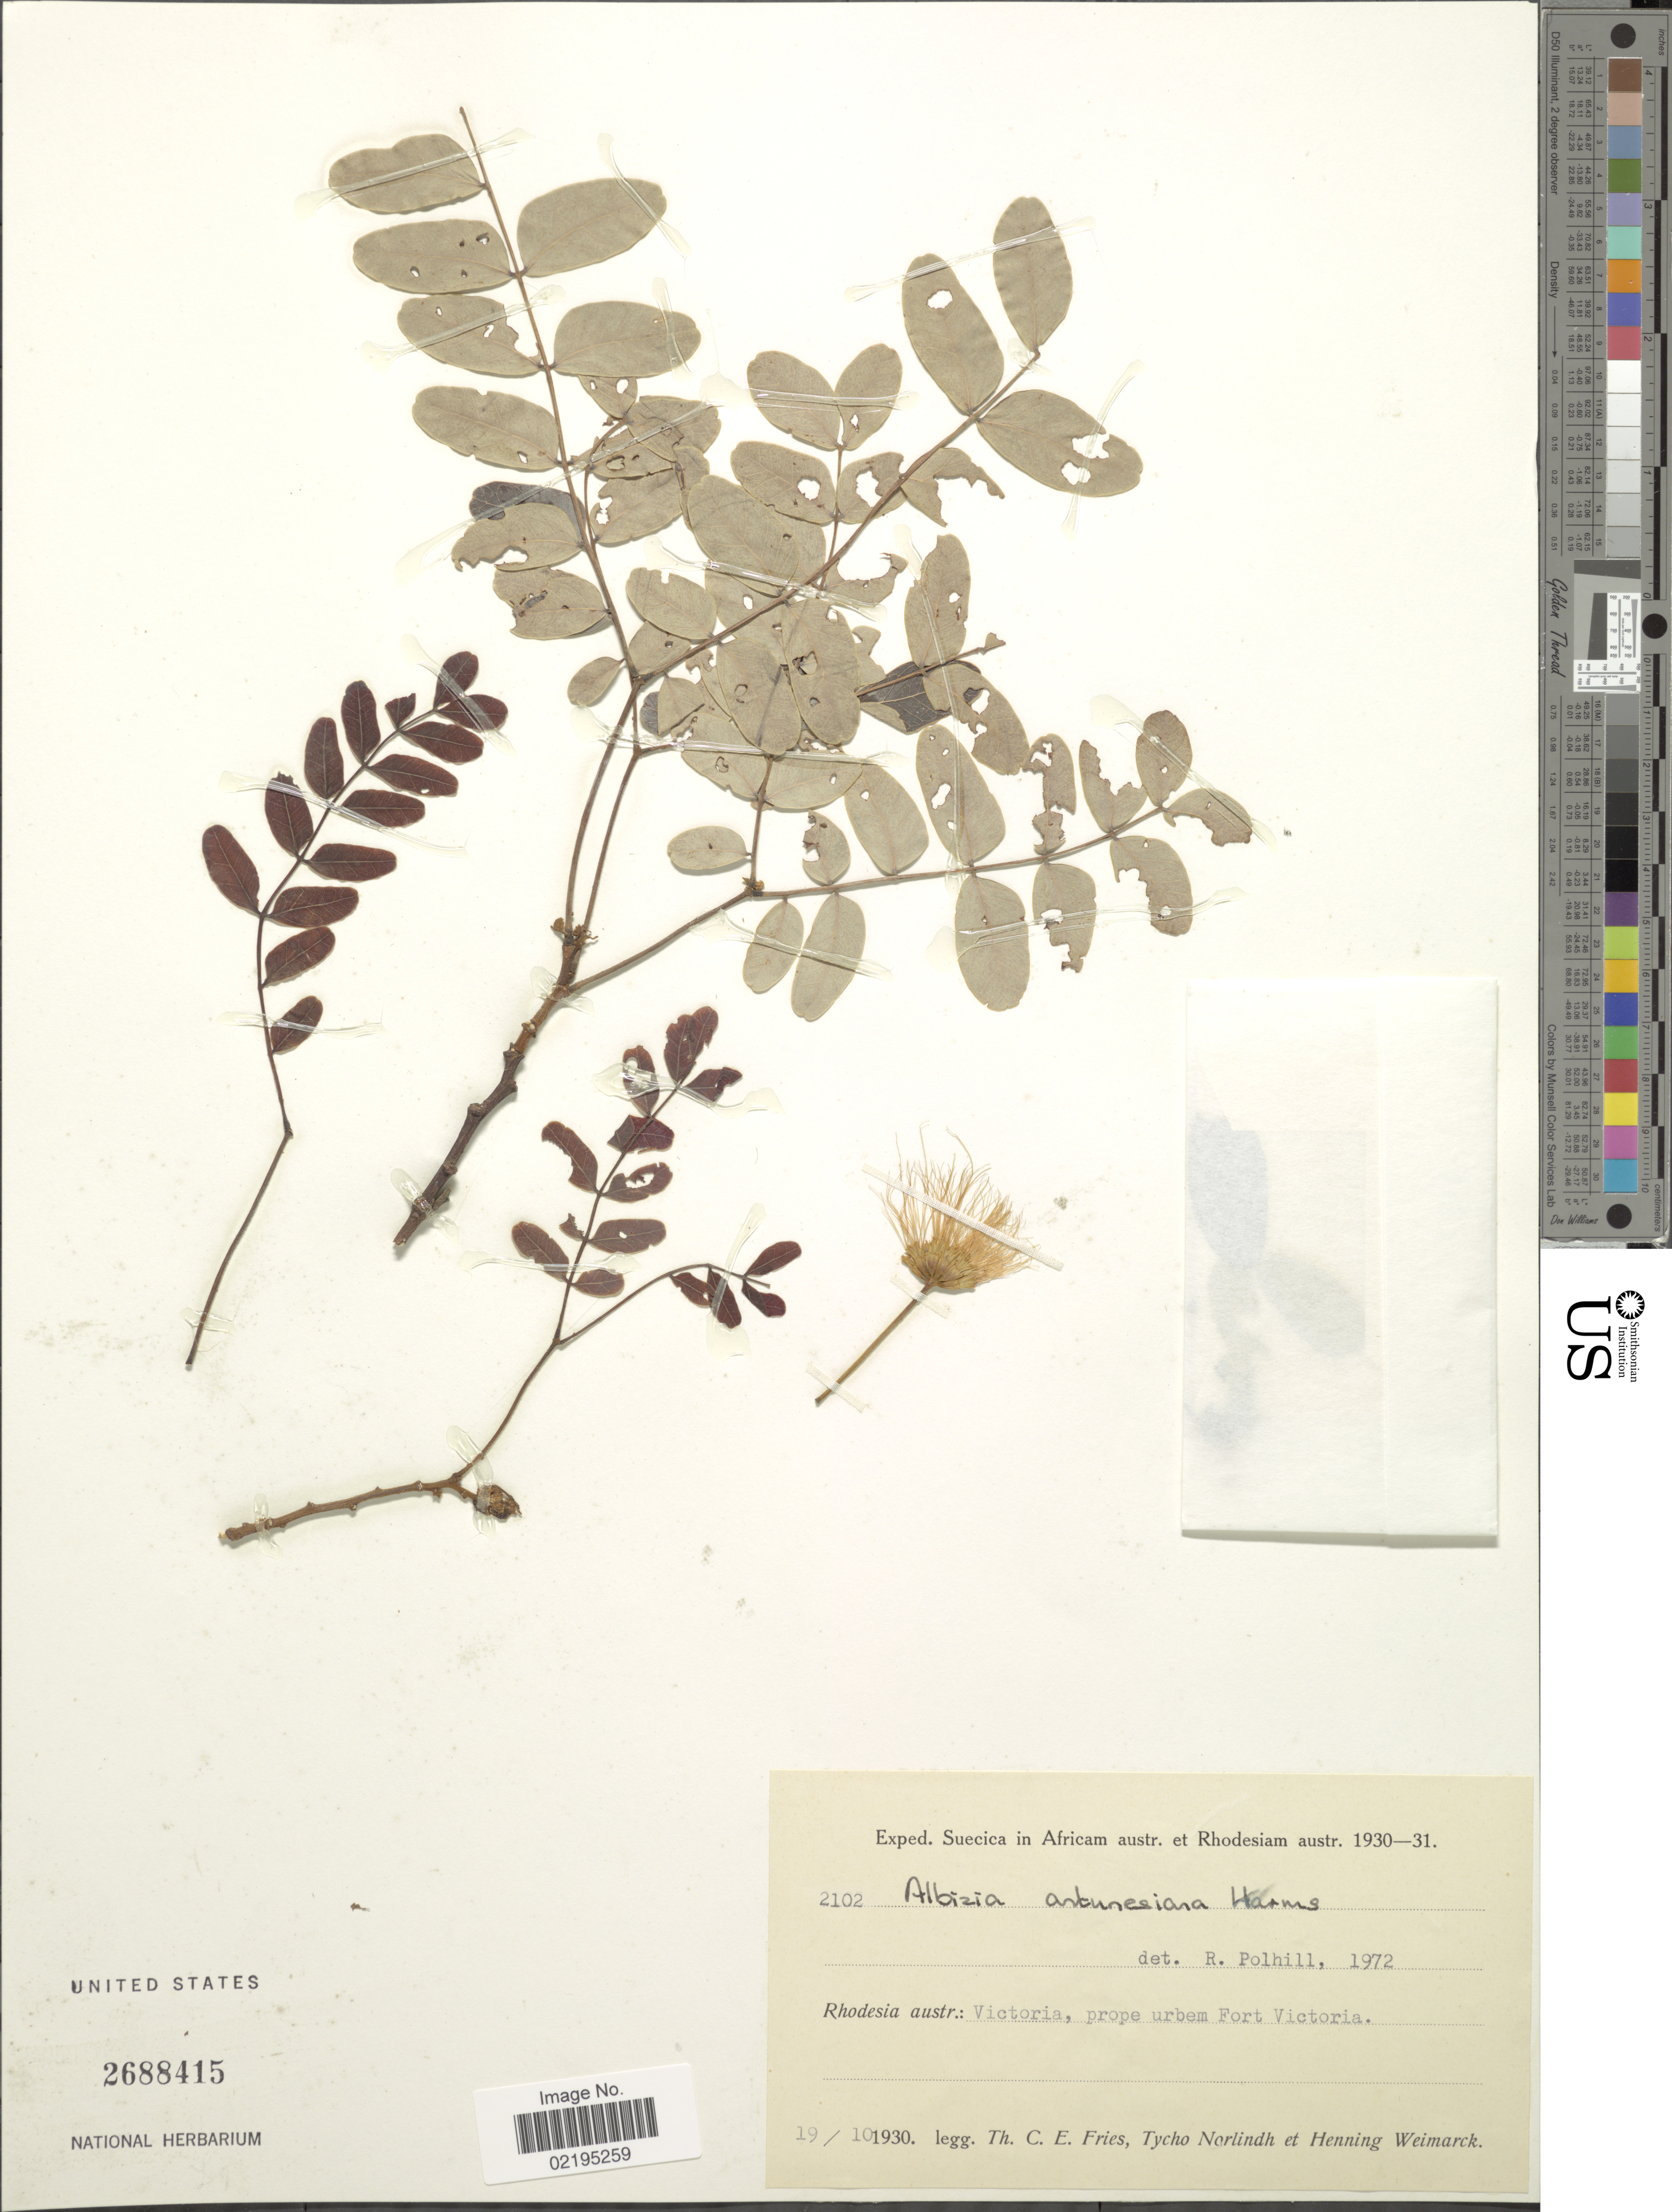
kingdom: Plantae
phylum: Tracheophyta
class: Magnoliopsida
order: Fabales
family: Fabaceae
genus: Albizia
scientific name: Albizia antunesiana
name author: Harms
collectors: T. C. E. Fries, N. T. Norlindh & H. Weimarck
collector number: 2102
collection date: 1930-10-19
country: Zimbabwe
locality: Suecica in Africam austr. et Rhodesiam, Rhodesia austr.: Victoria, prope urbem Fort Victoria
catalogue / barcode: US 2688415